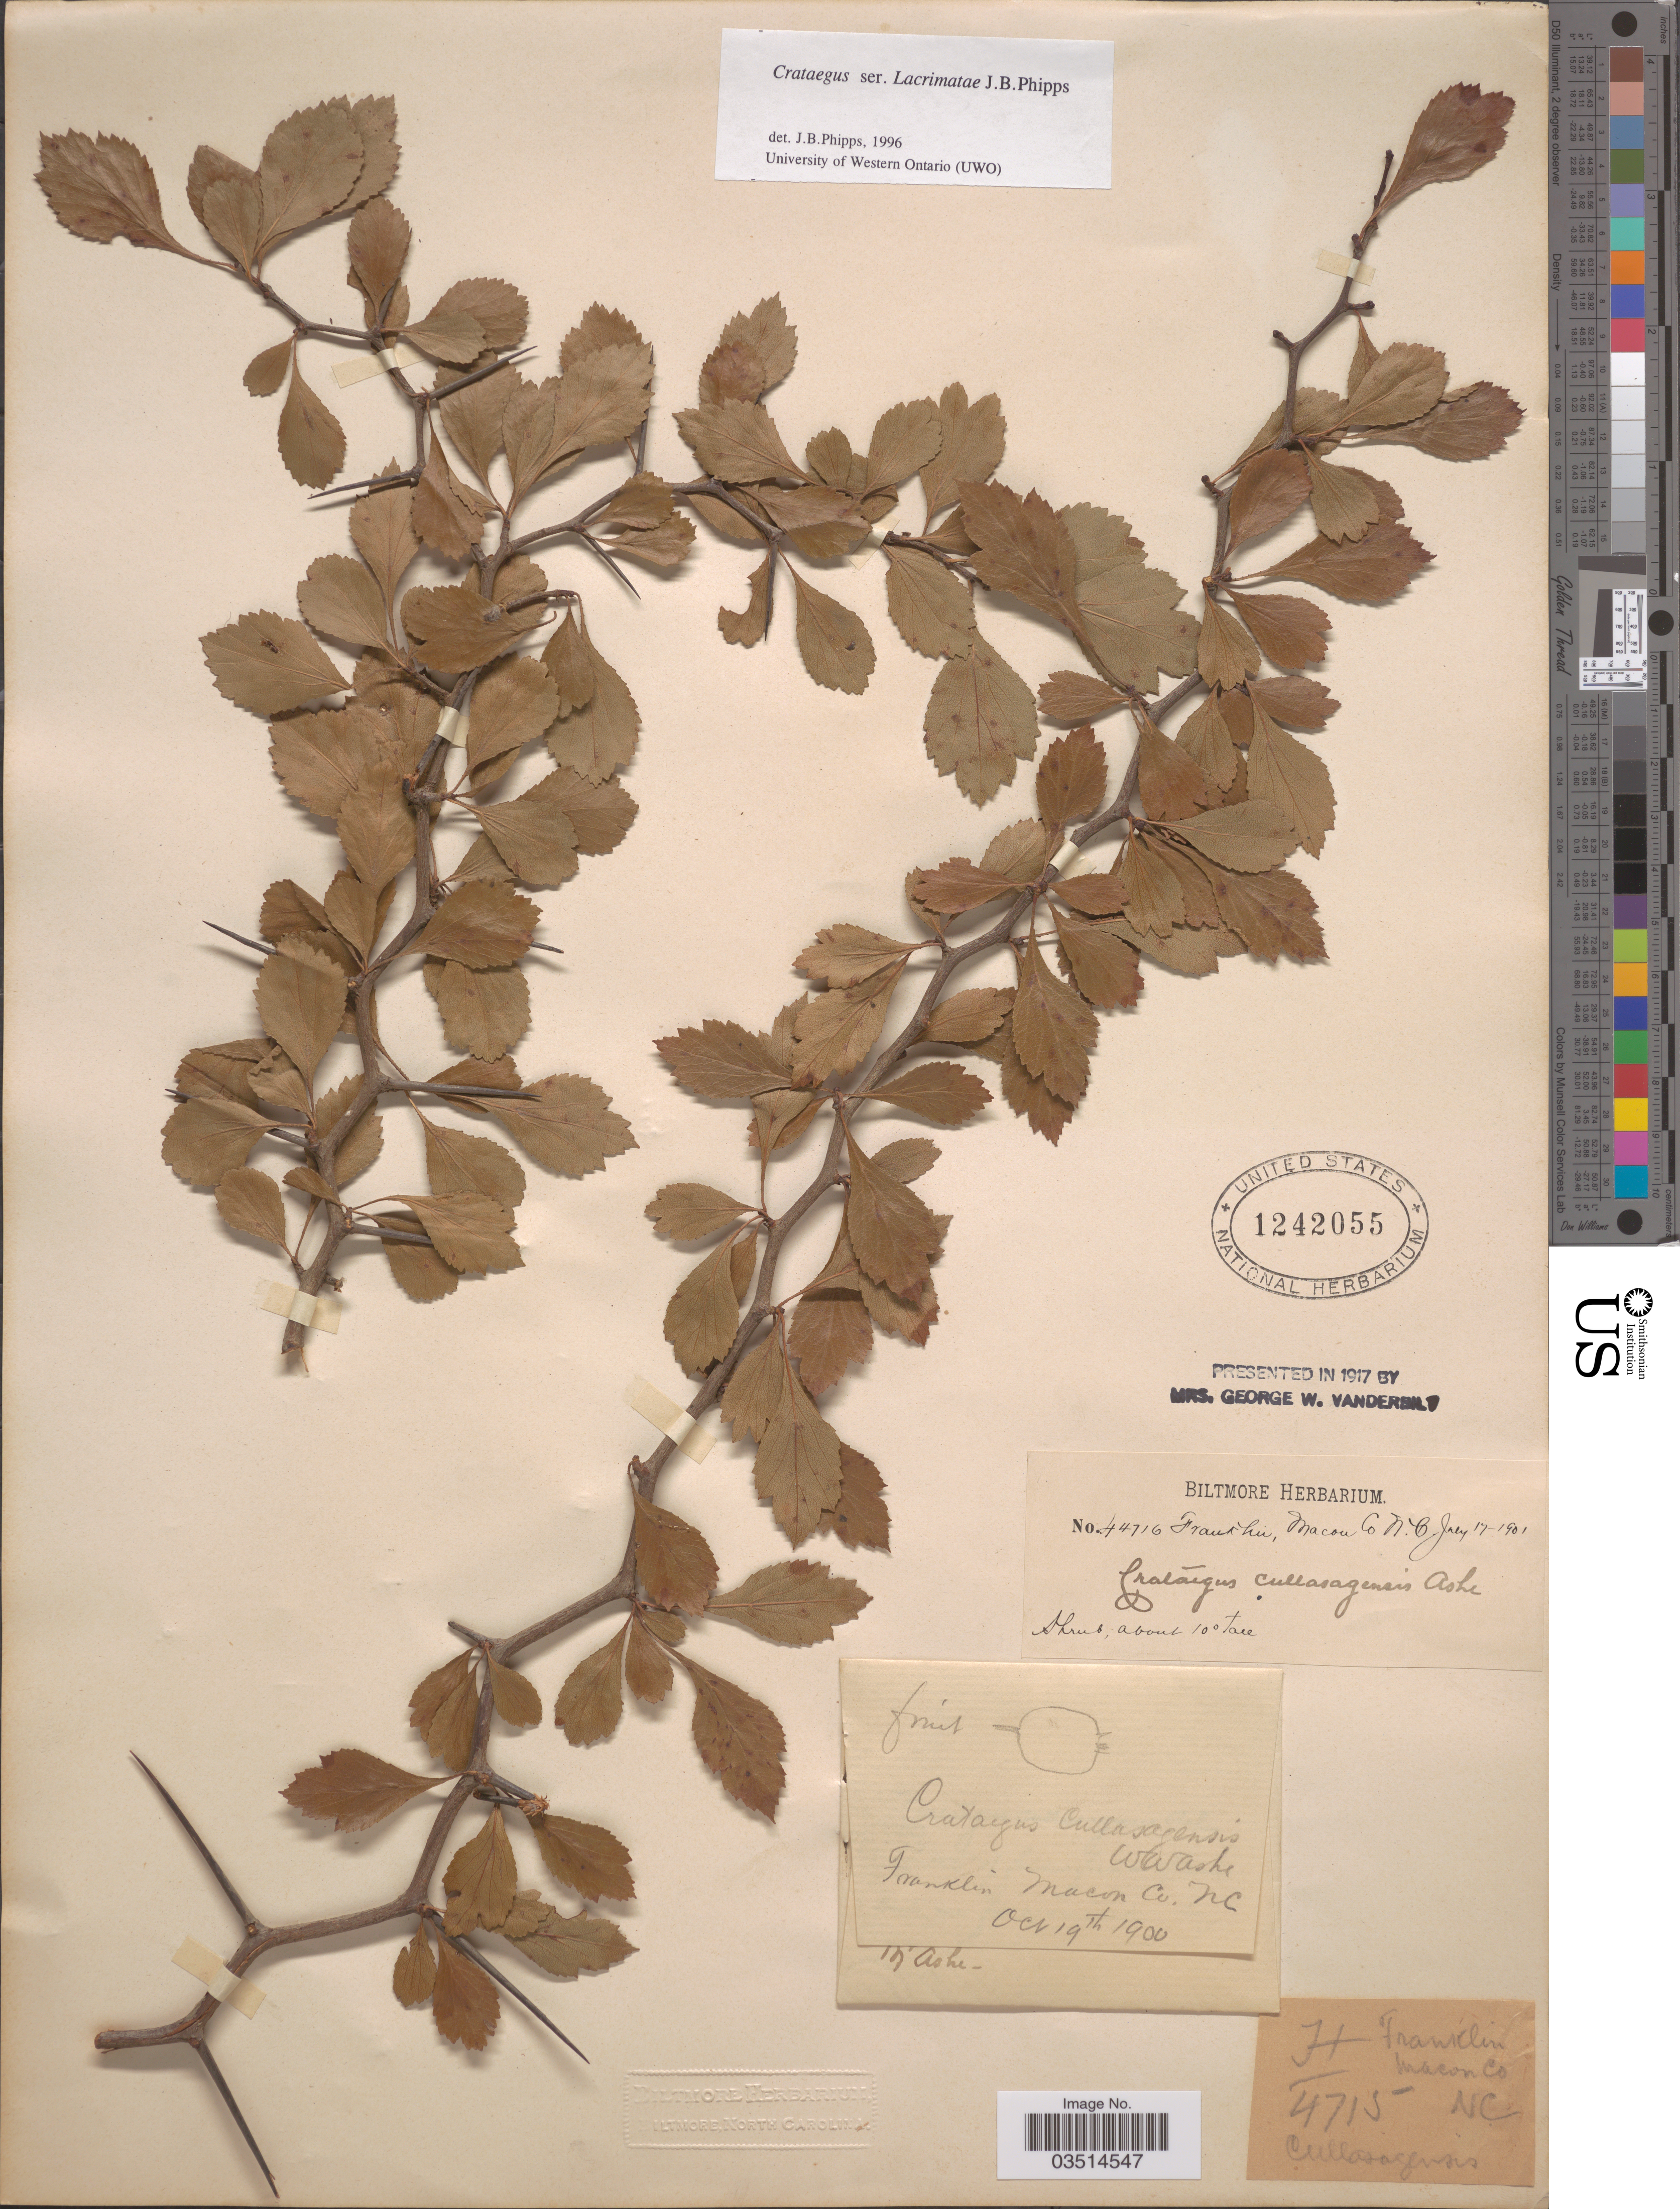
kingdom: Plantae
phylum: Tracheophyta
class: Magnoliopsida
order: Rosales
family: Rosaceae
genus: Crataegus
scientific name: Crataegus cullasagensis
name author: Ashe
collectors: ex herb. Biltmore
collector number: H4716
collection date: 1900-10-19/1901-07-17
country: United States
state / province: North Carolina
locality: Franklin, Macon Co.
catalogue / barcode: US 1242055